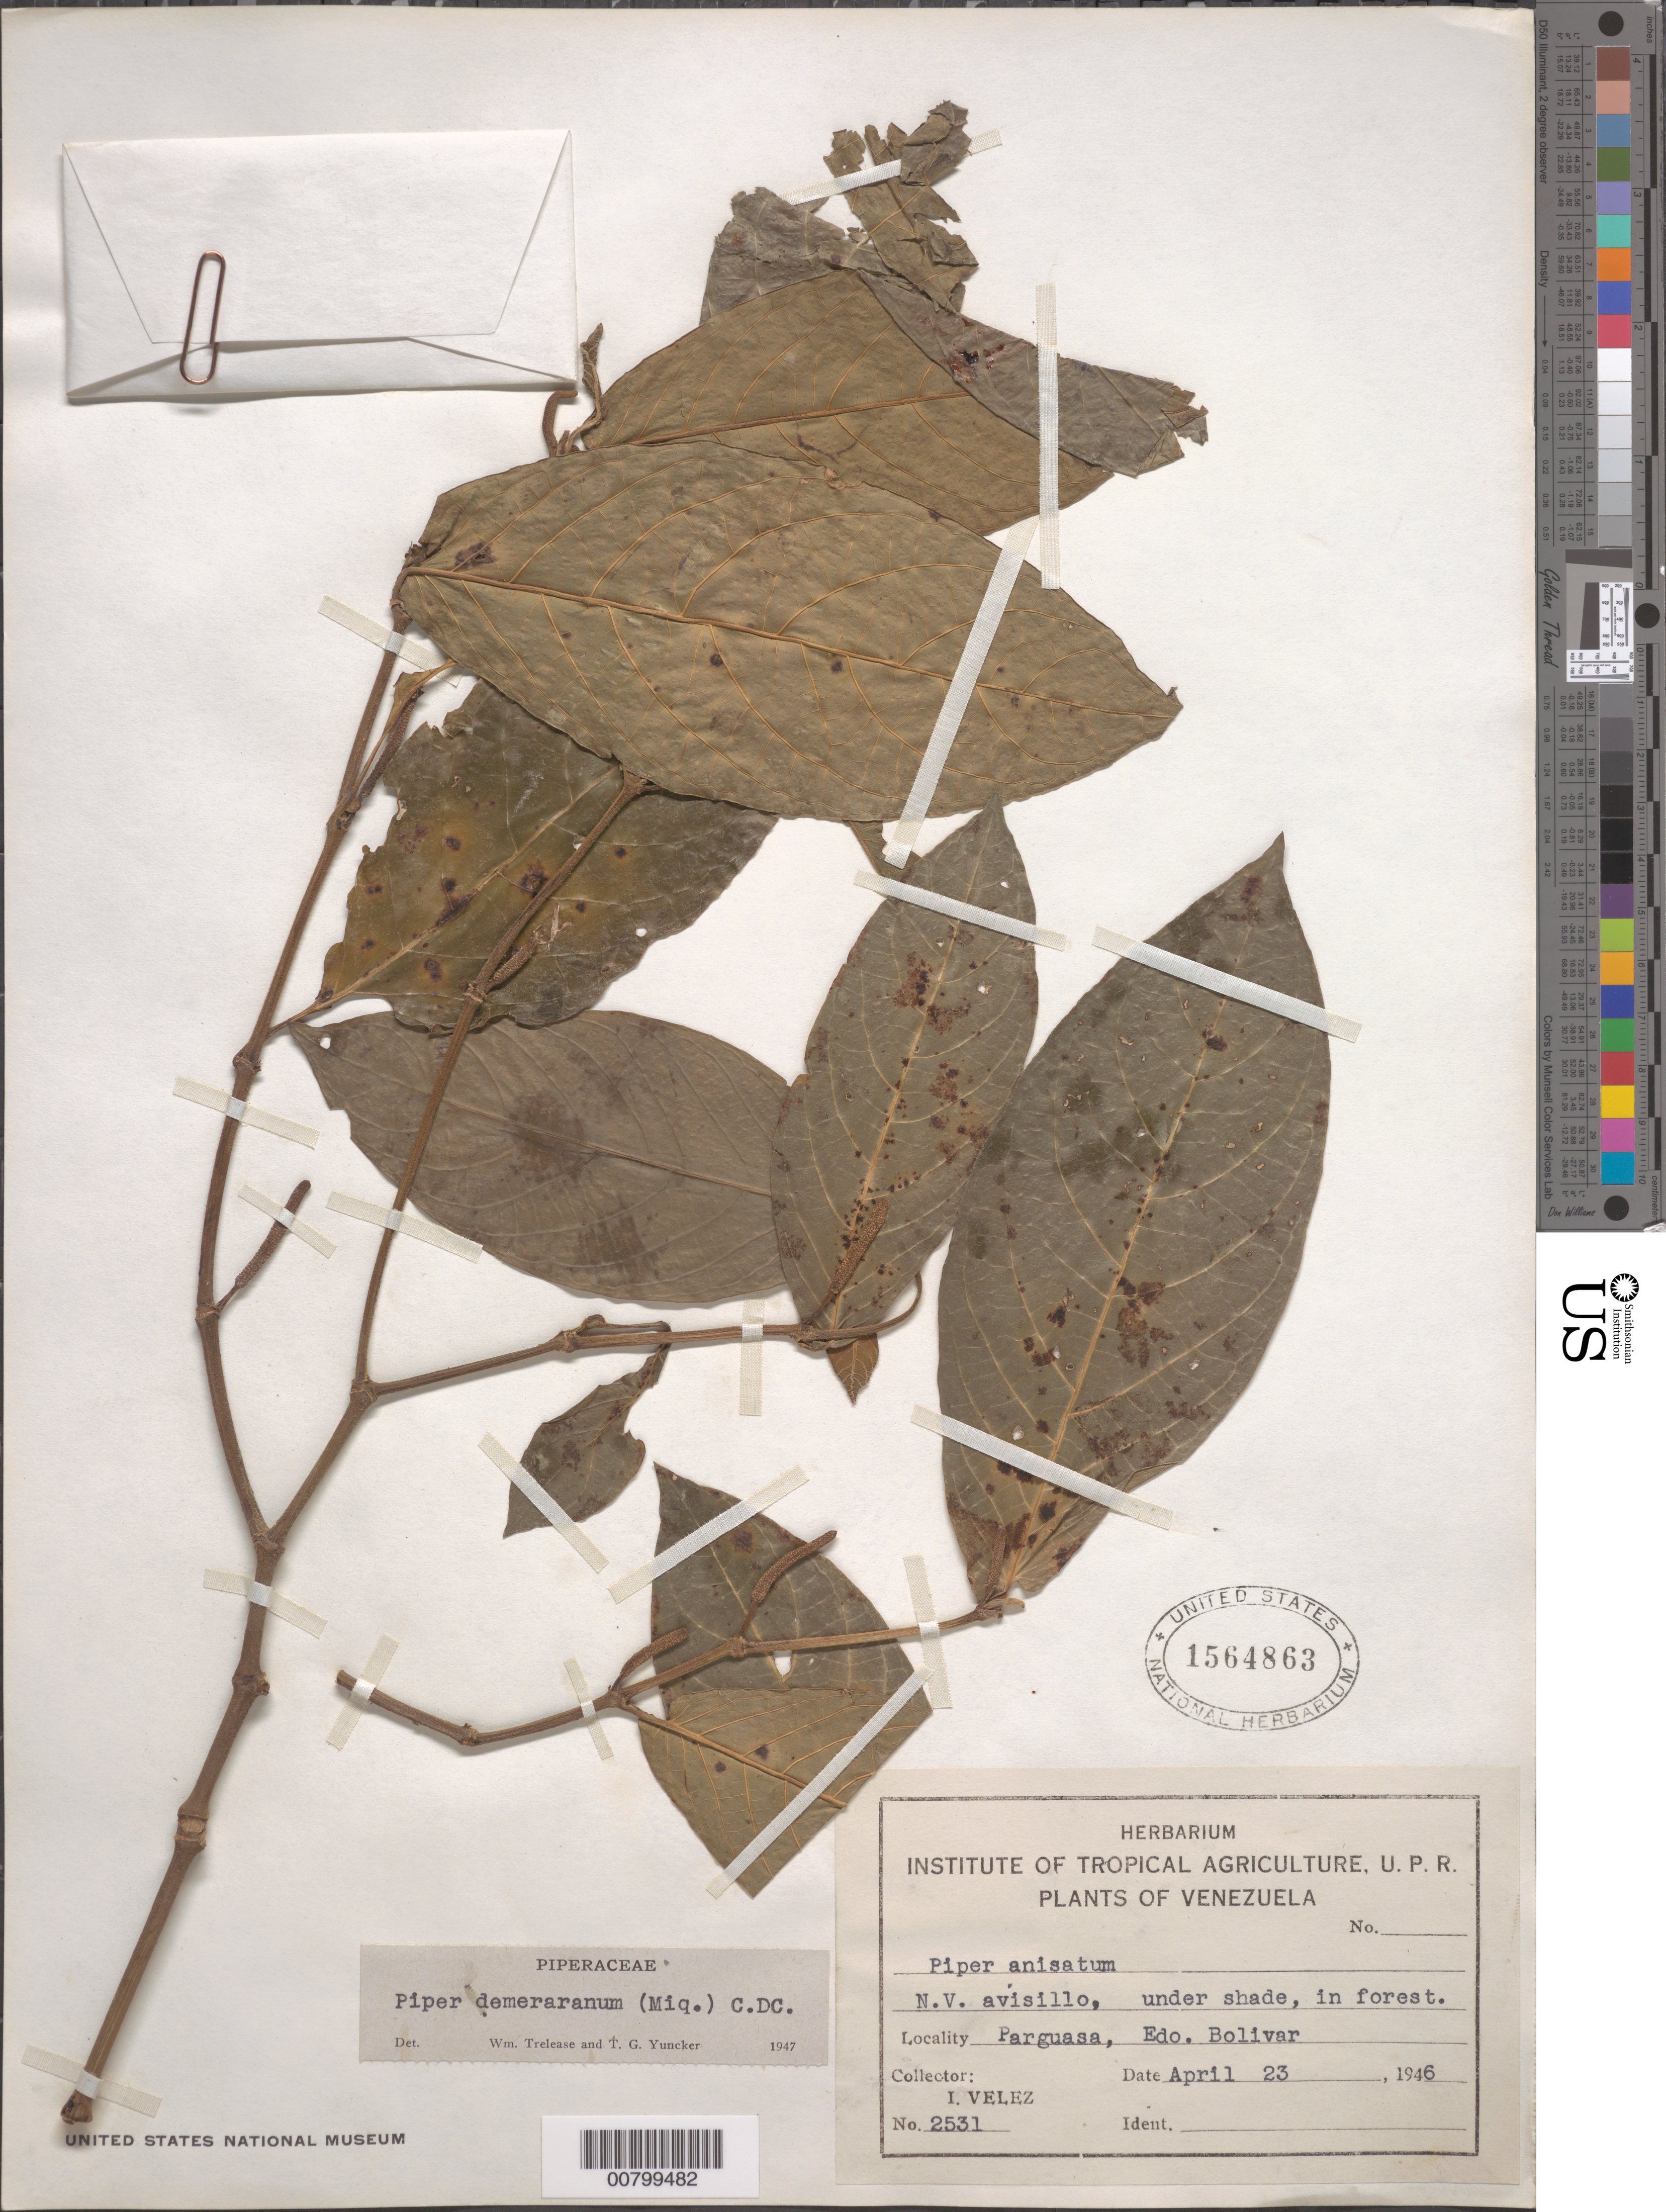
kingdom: Plantae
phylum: Tracheophyta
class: Magnoliopsida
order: Piperales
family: Piperaceae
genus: Piper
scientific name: Piper demeraranum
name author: (Miq.) C. DC.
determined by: Trelease, W.; Yuncker, T. G.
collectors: I. Velez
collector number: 2531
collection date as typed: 23-Apr-46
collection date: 1946-04-23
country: Venezuela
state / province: Bolívar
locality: Parguasa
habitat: Forest, under shade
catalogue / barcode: US 1564863